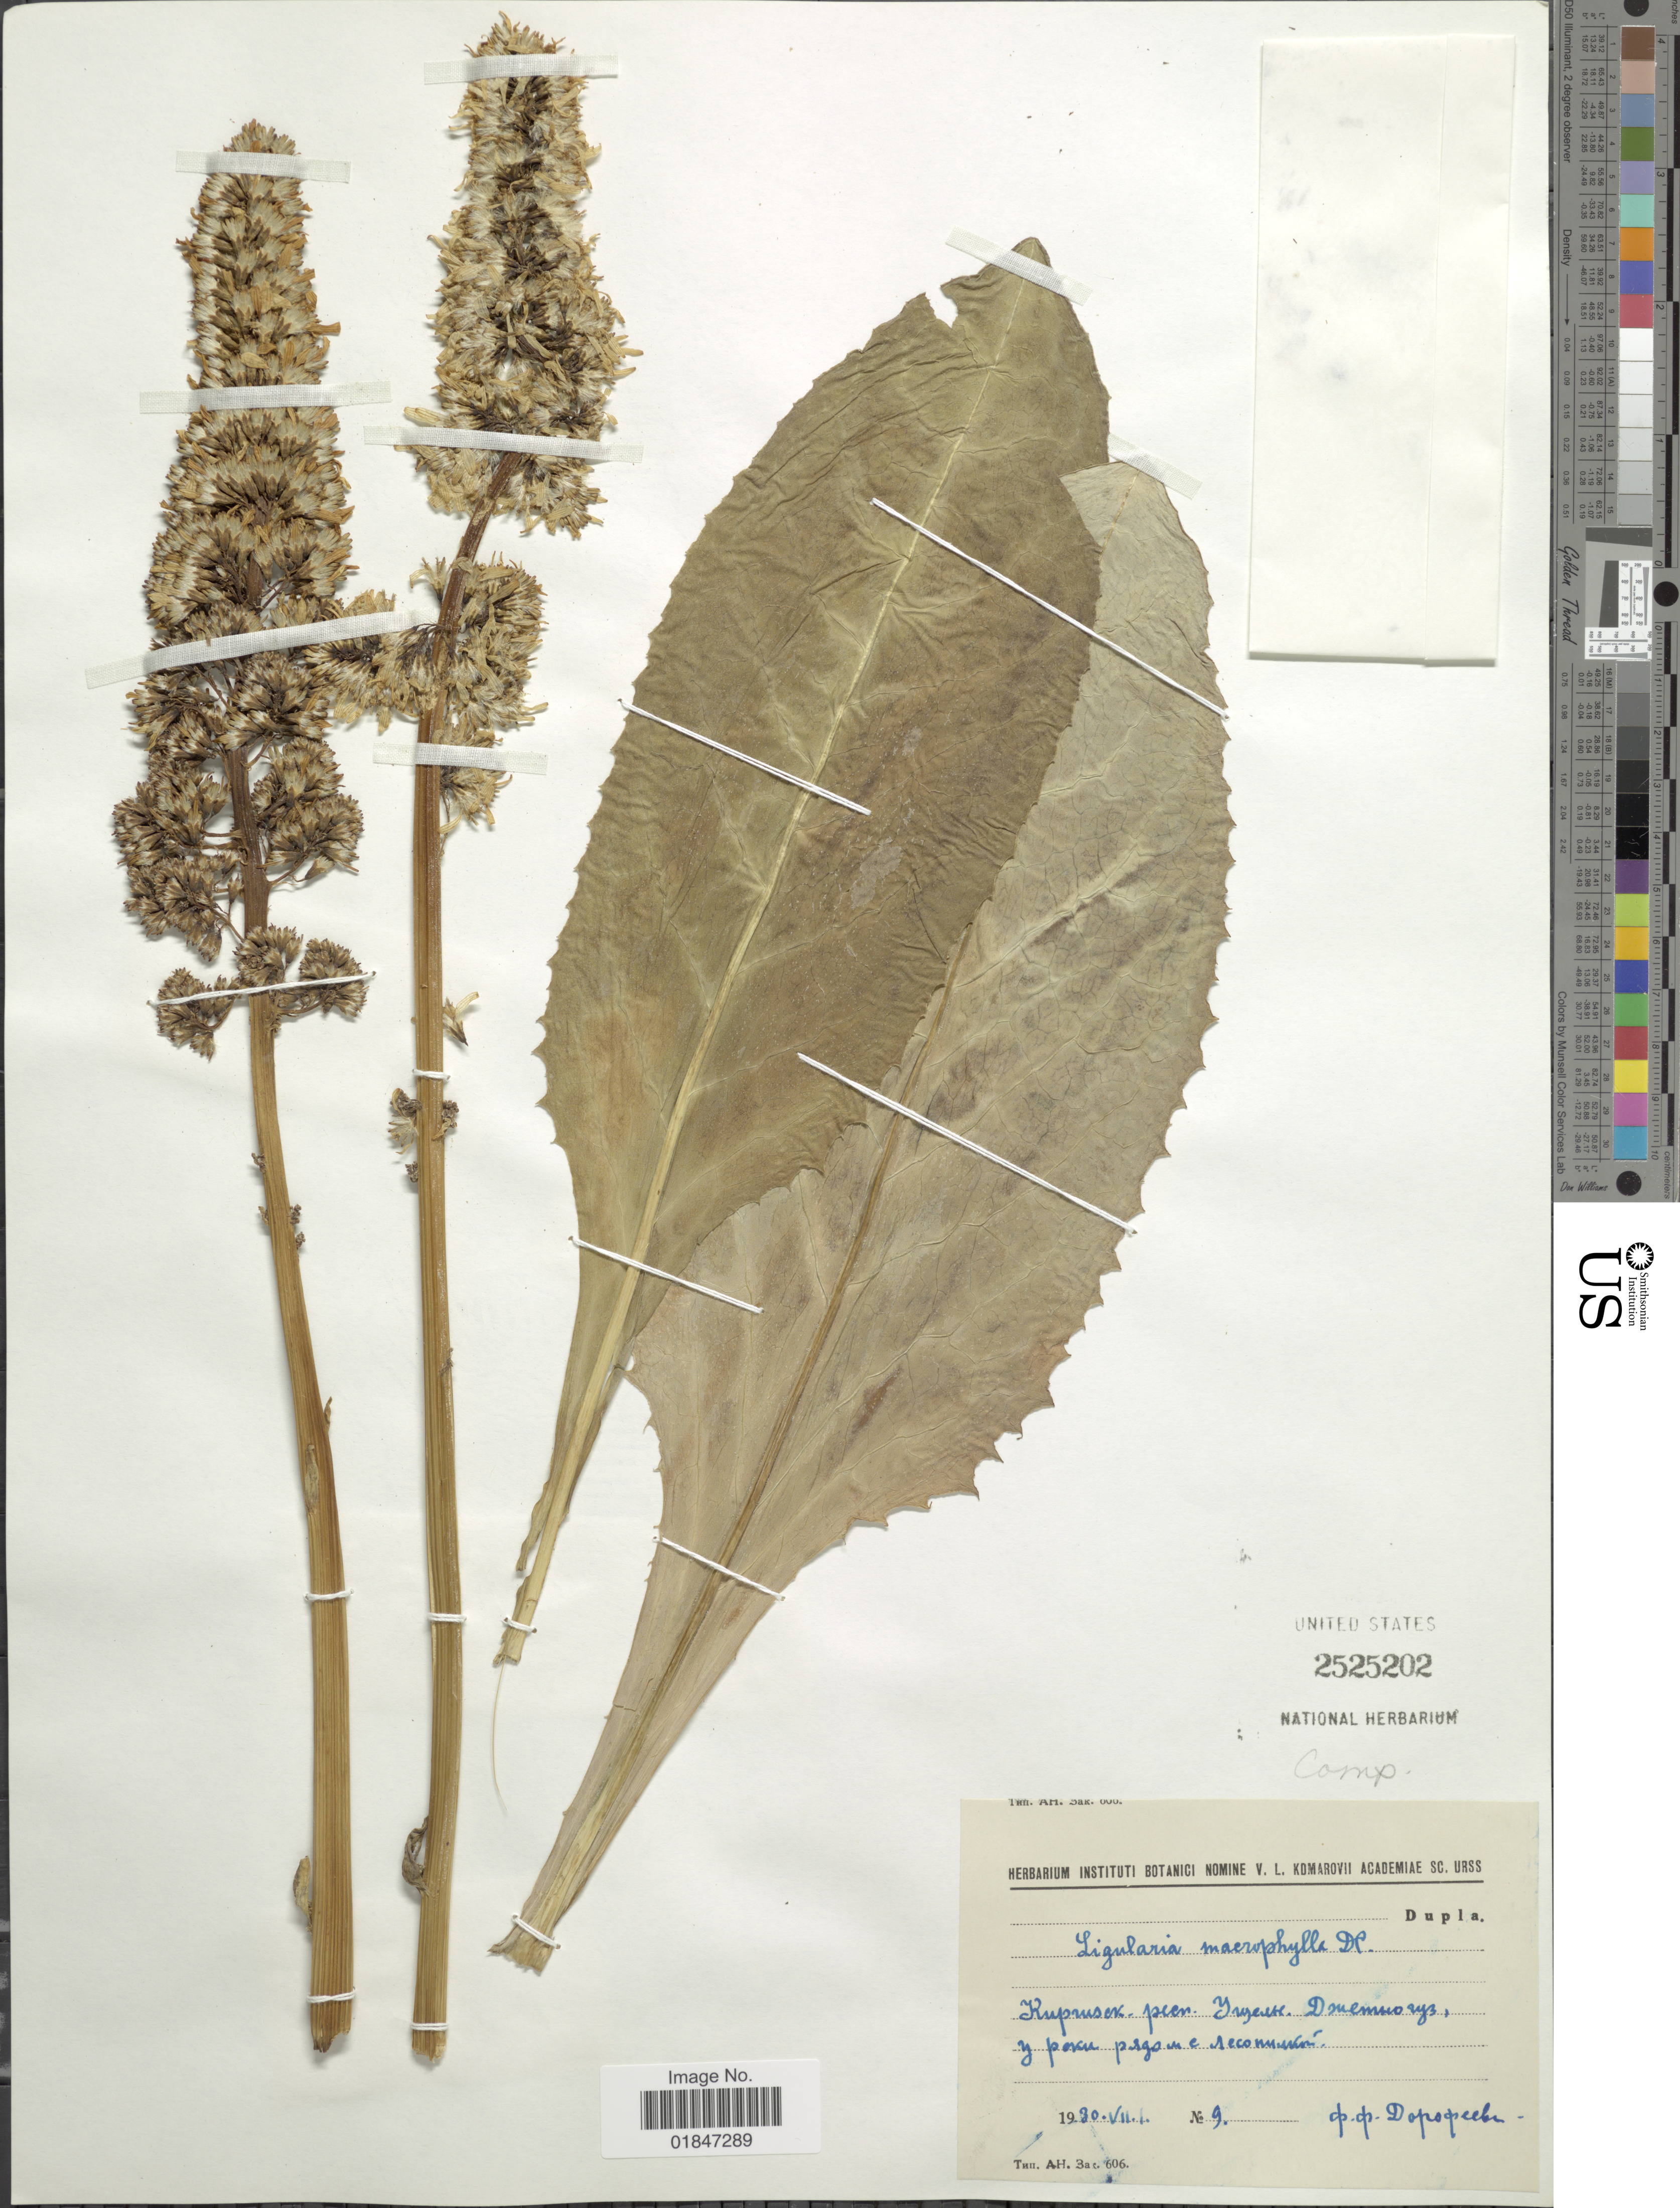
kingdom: Plantae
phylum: Tracheophyta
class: Magnoliopsida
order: Asterales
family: Asteraceae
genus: Ligularia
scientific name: Ligularia macrophylla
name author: (Ledeb.) DC.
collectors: Dopopeeba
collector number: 9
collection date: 1930-07-01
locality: Kuprusck peer. Y[illegible text]. Dsemuo [illegible text] y Poku p[illegible text]go m e seco[illegible text].[interpreted]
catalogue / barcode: US 2525202